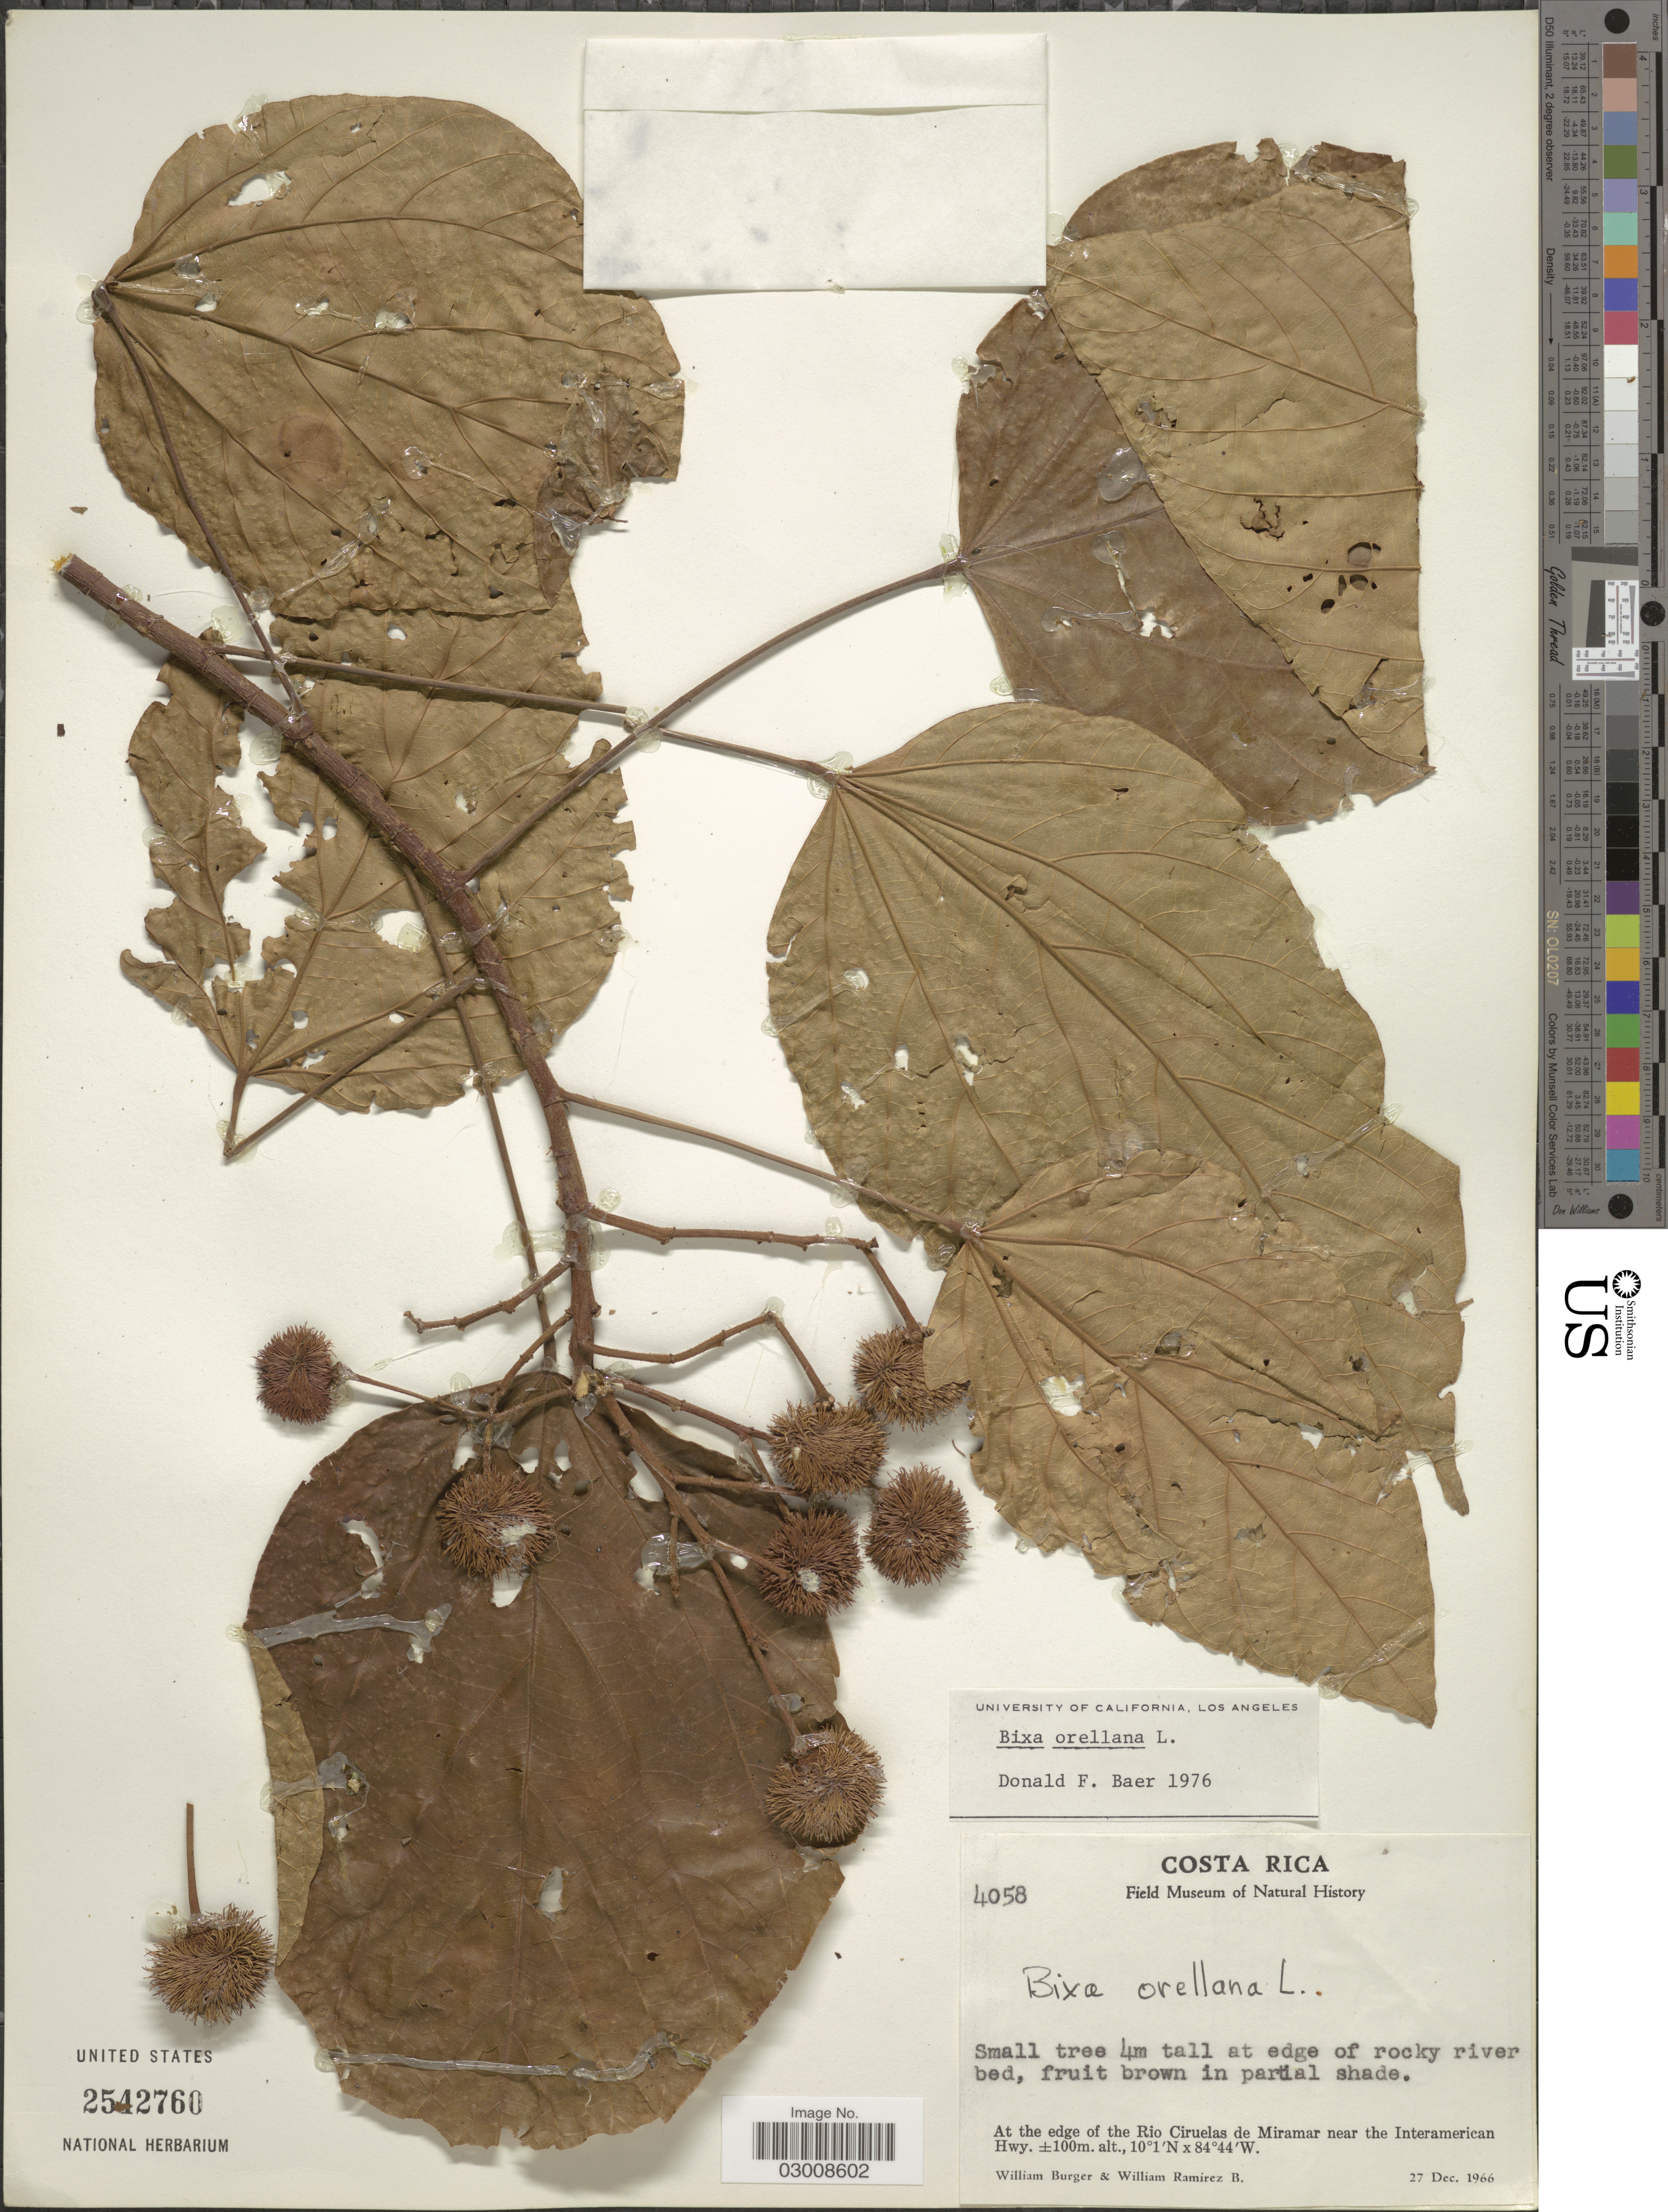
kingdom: Plantae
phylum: Tracheophyta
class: Magnoliopsida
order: Malvales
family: Bixaceae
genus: Bixa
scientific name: Bixa orellana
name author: L.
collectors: W. Burger & W. Ramirez B.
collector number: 4058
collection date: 1966-12-27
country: Costa Rica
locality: At the edge of Rio Ciruelas de Miramar near the Interamerican Hwy.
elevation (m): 100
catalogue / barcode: US 2542760